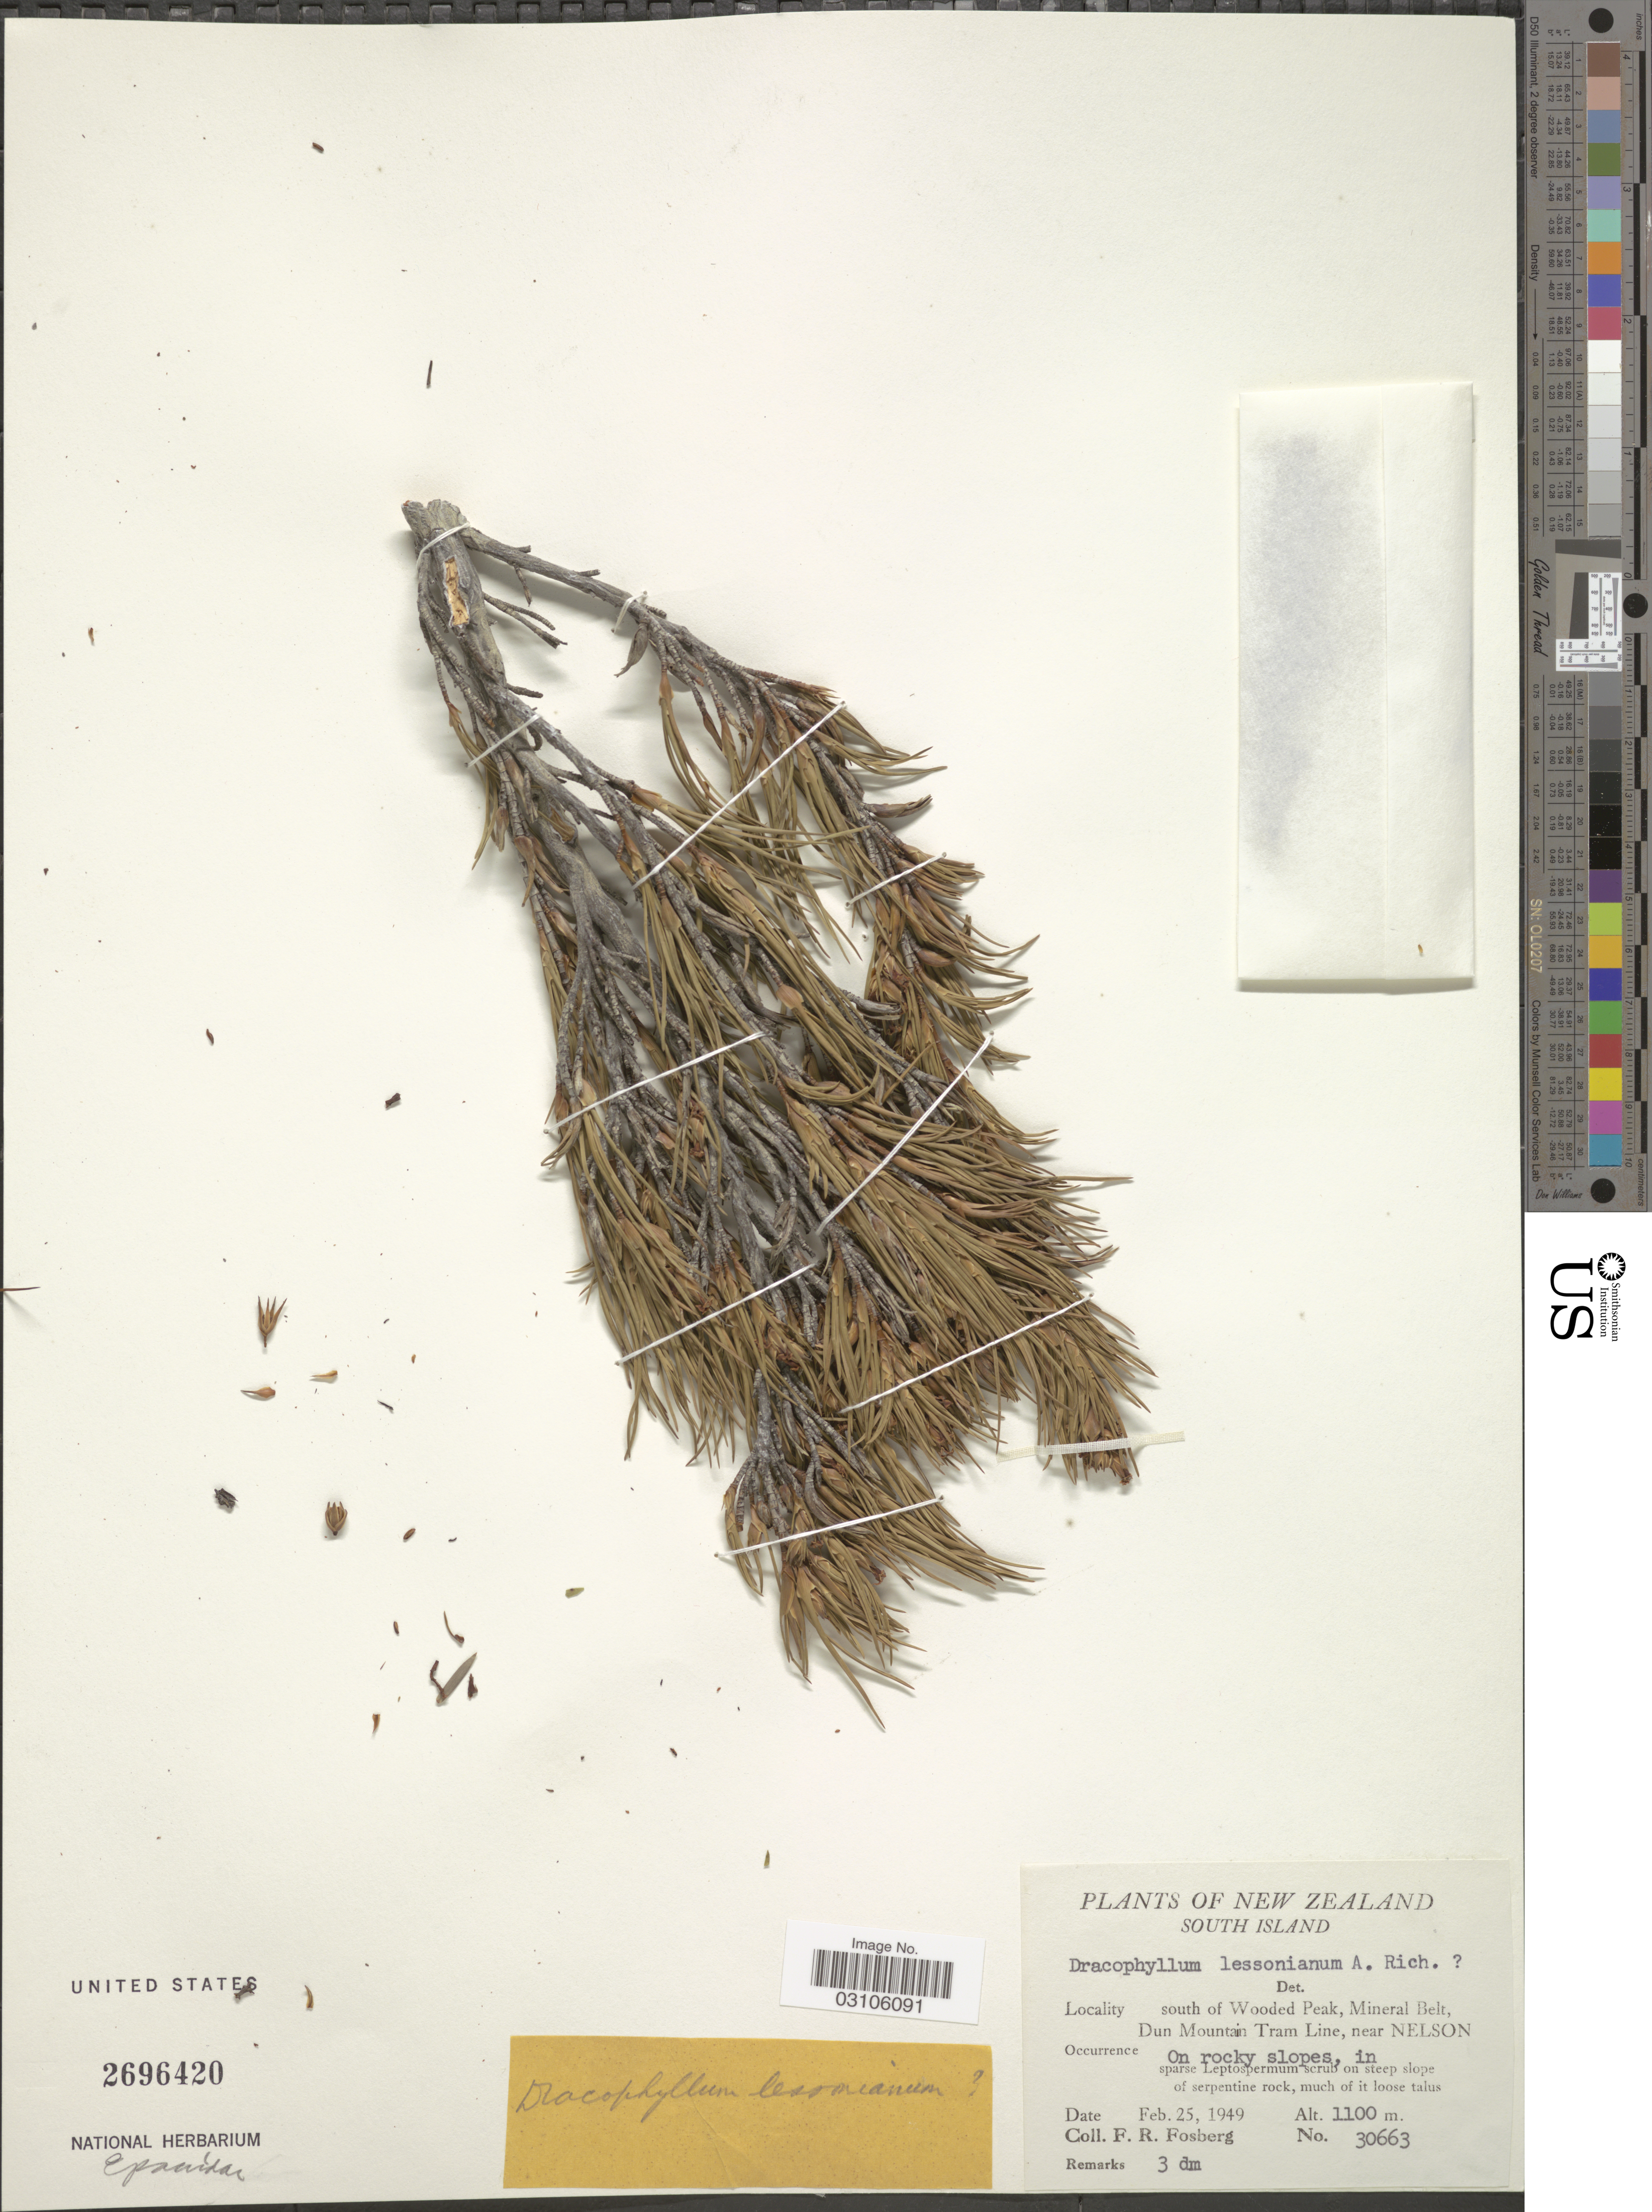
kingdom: Plantae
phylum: Tracheophyta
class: Magnoliopsida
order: Ericales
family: Ericaceae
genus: Dracophyllum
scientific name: Dracophyllum lessonianum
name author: A. Rich.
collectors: F. R. Fosberg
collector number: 30663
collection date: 1949-02-25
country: New Zealand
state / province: Nelson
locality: South Island. South of Wooded Peak, Mineral Belt, Dun Mountain Tram Line, near Nelson.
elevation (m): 1100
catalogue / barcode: US 2696420